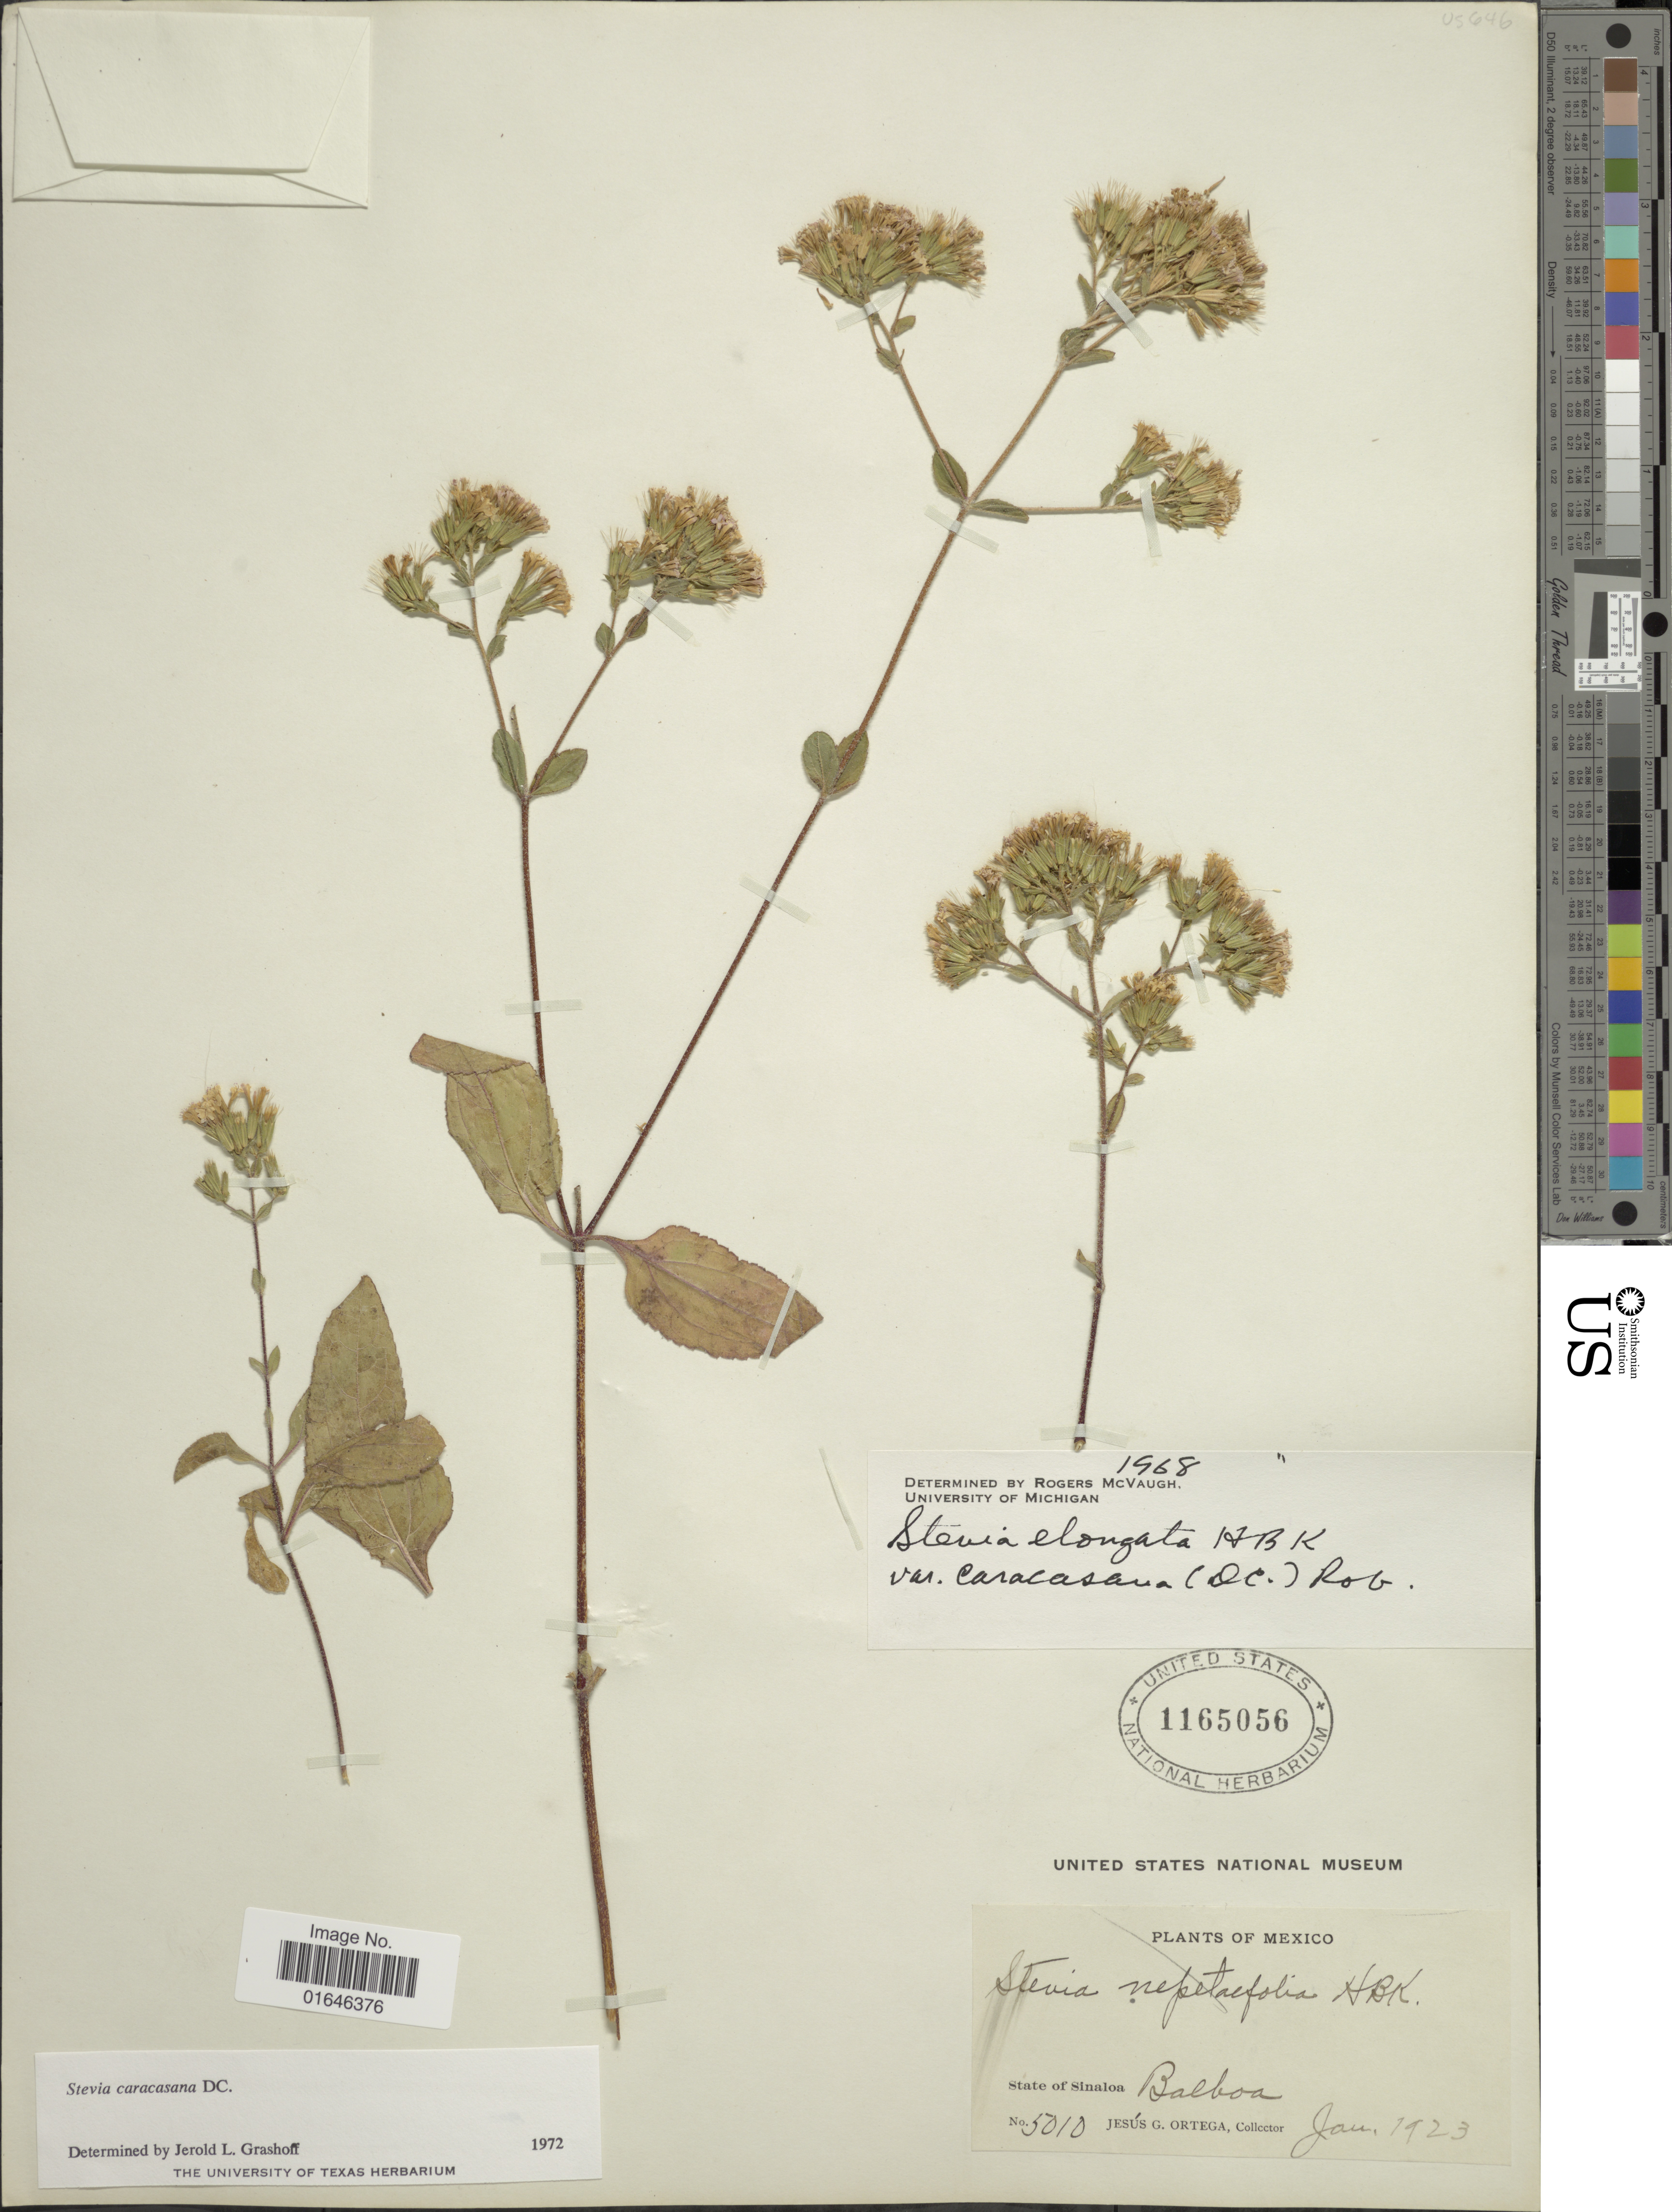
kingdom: Plantae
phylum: Tracheophyta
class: Magnoliopsida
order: Asterales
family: Asteraceae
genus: Stevia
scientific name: Stevia caracasana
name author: DC.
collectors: J. Ortega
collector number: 5010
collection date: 1923-01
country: Mexico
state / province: Sinaloa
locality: Balboa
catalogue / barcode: US 1165056